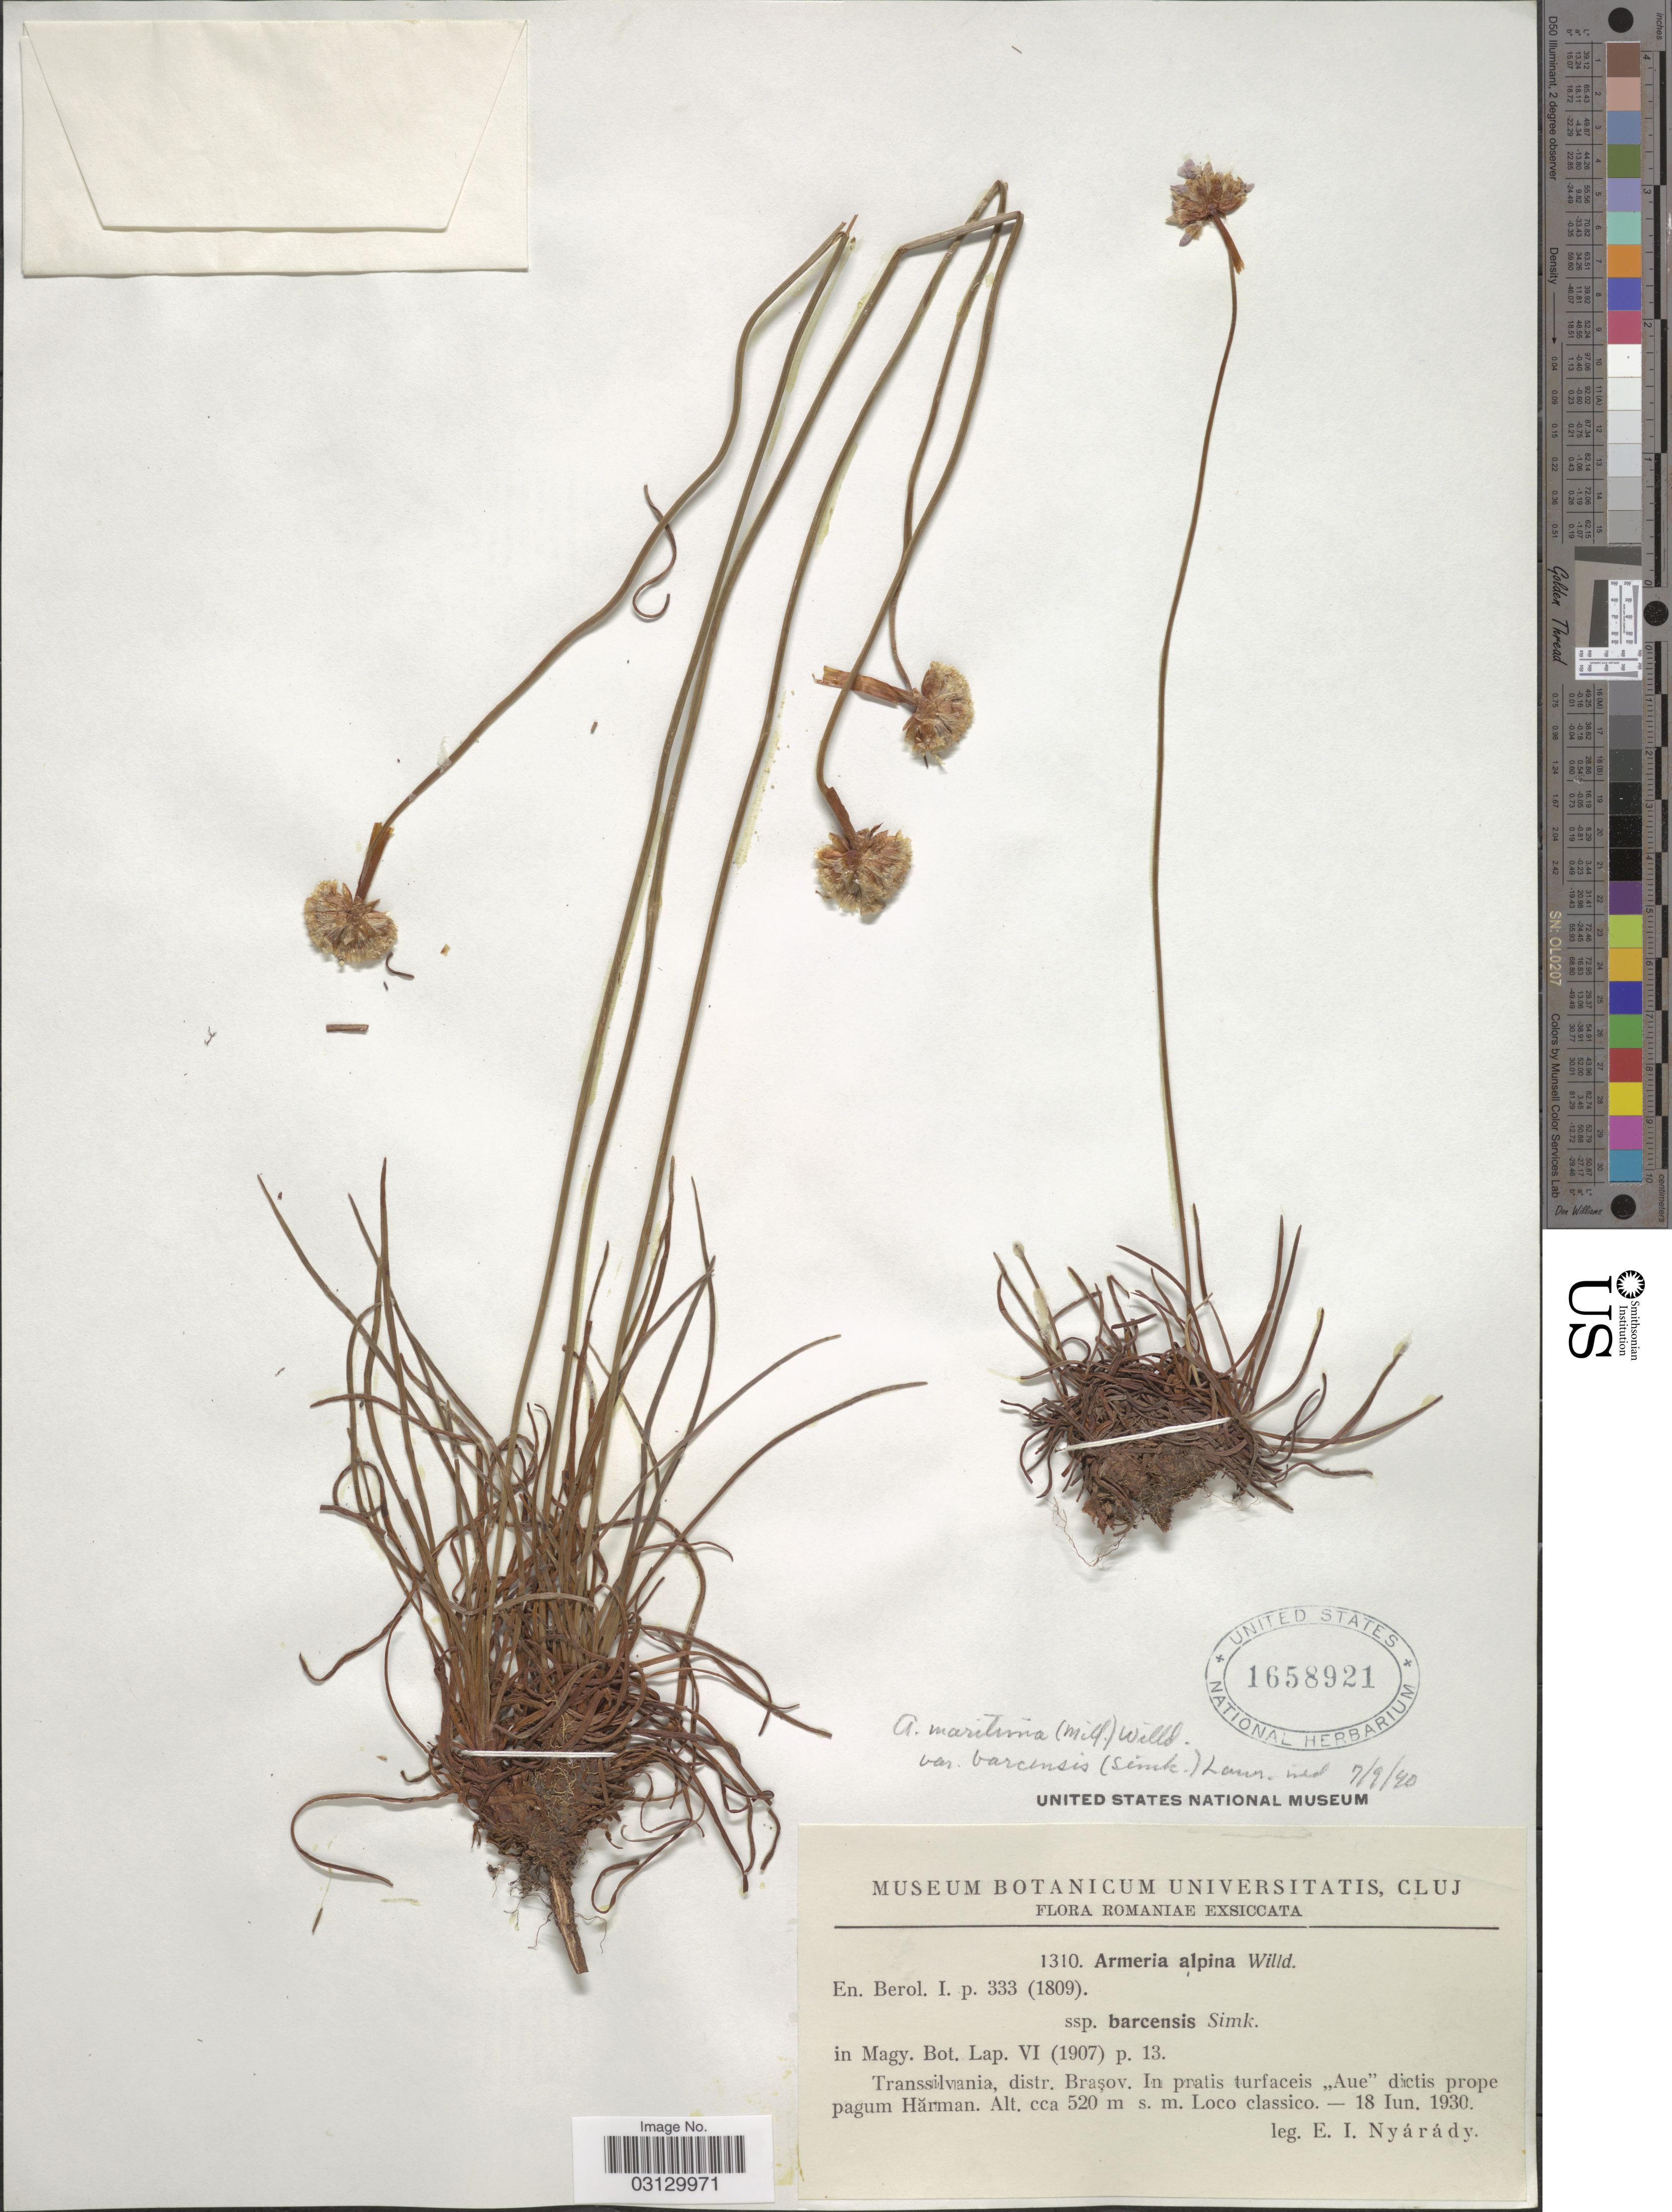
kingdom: Plantae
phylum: Tracheophyta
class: Magnoliopsida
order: Caryophyllales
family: Plumbaginaceae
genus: Armeria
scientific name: Armeria maritima subsp. barcensis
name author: (Simonk.) P. Silva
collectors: E. Nyárády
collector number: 1310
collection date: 1930-06-18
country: Romania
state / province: Brasov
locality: Transsilvania, distr. Braşov. In pratis turfaceis "Aue" dictis prope pagum Hărman.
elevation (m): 520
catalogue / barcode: US 1658921